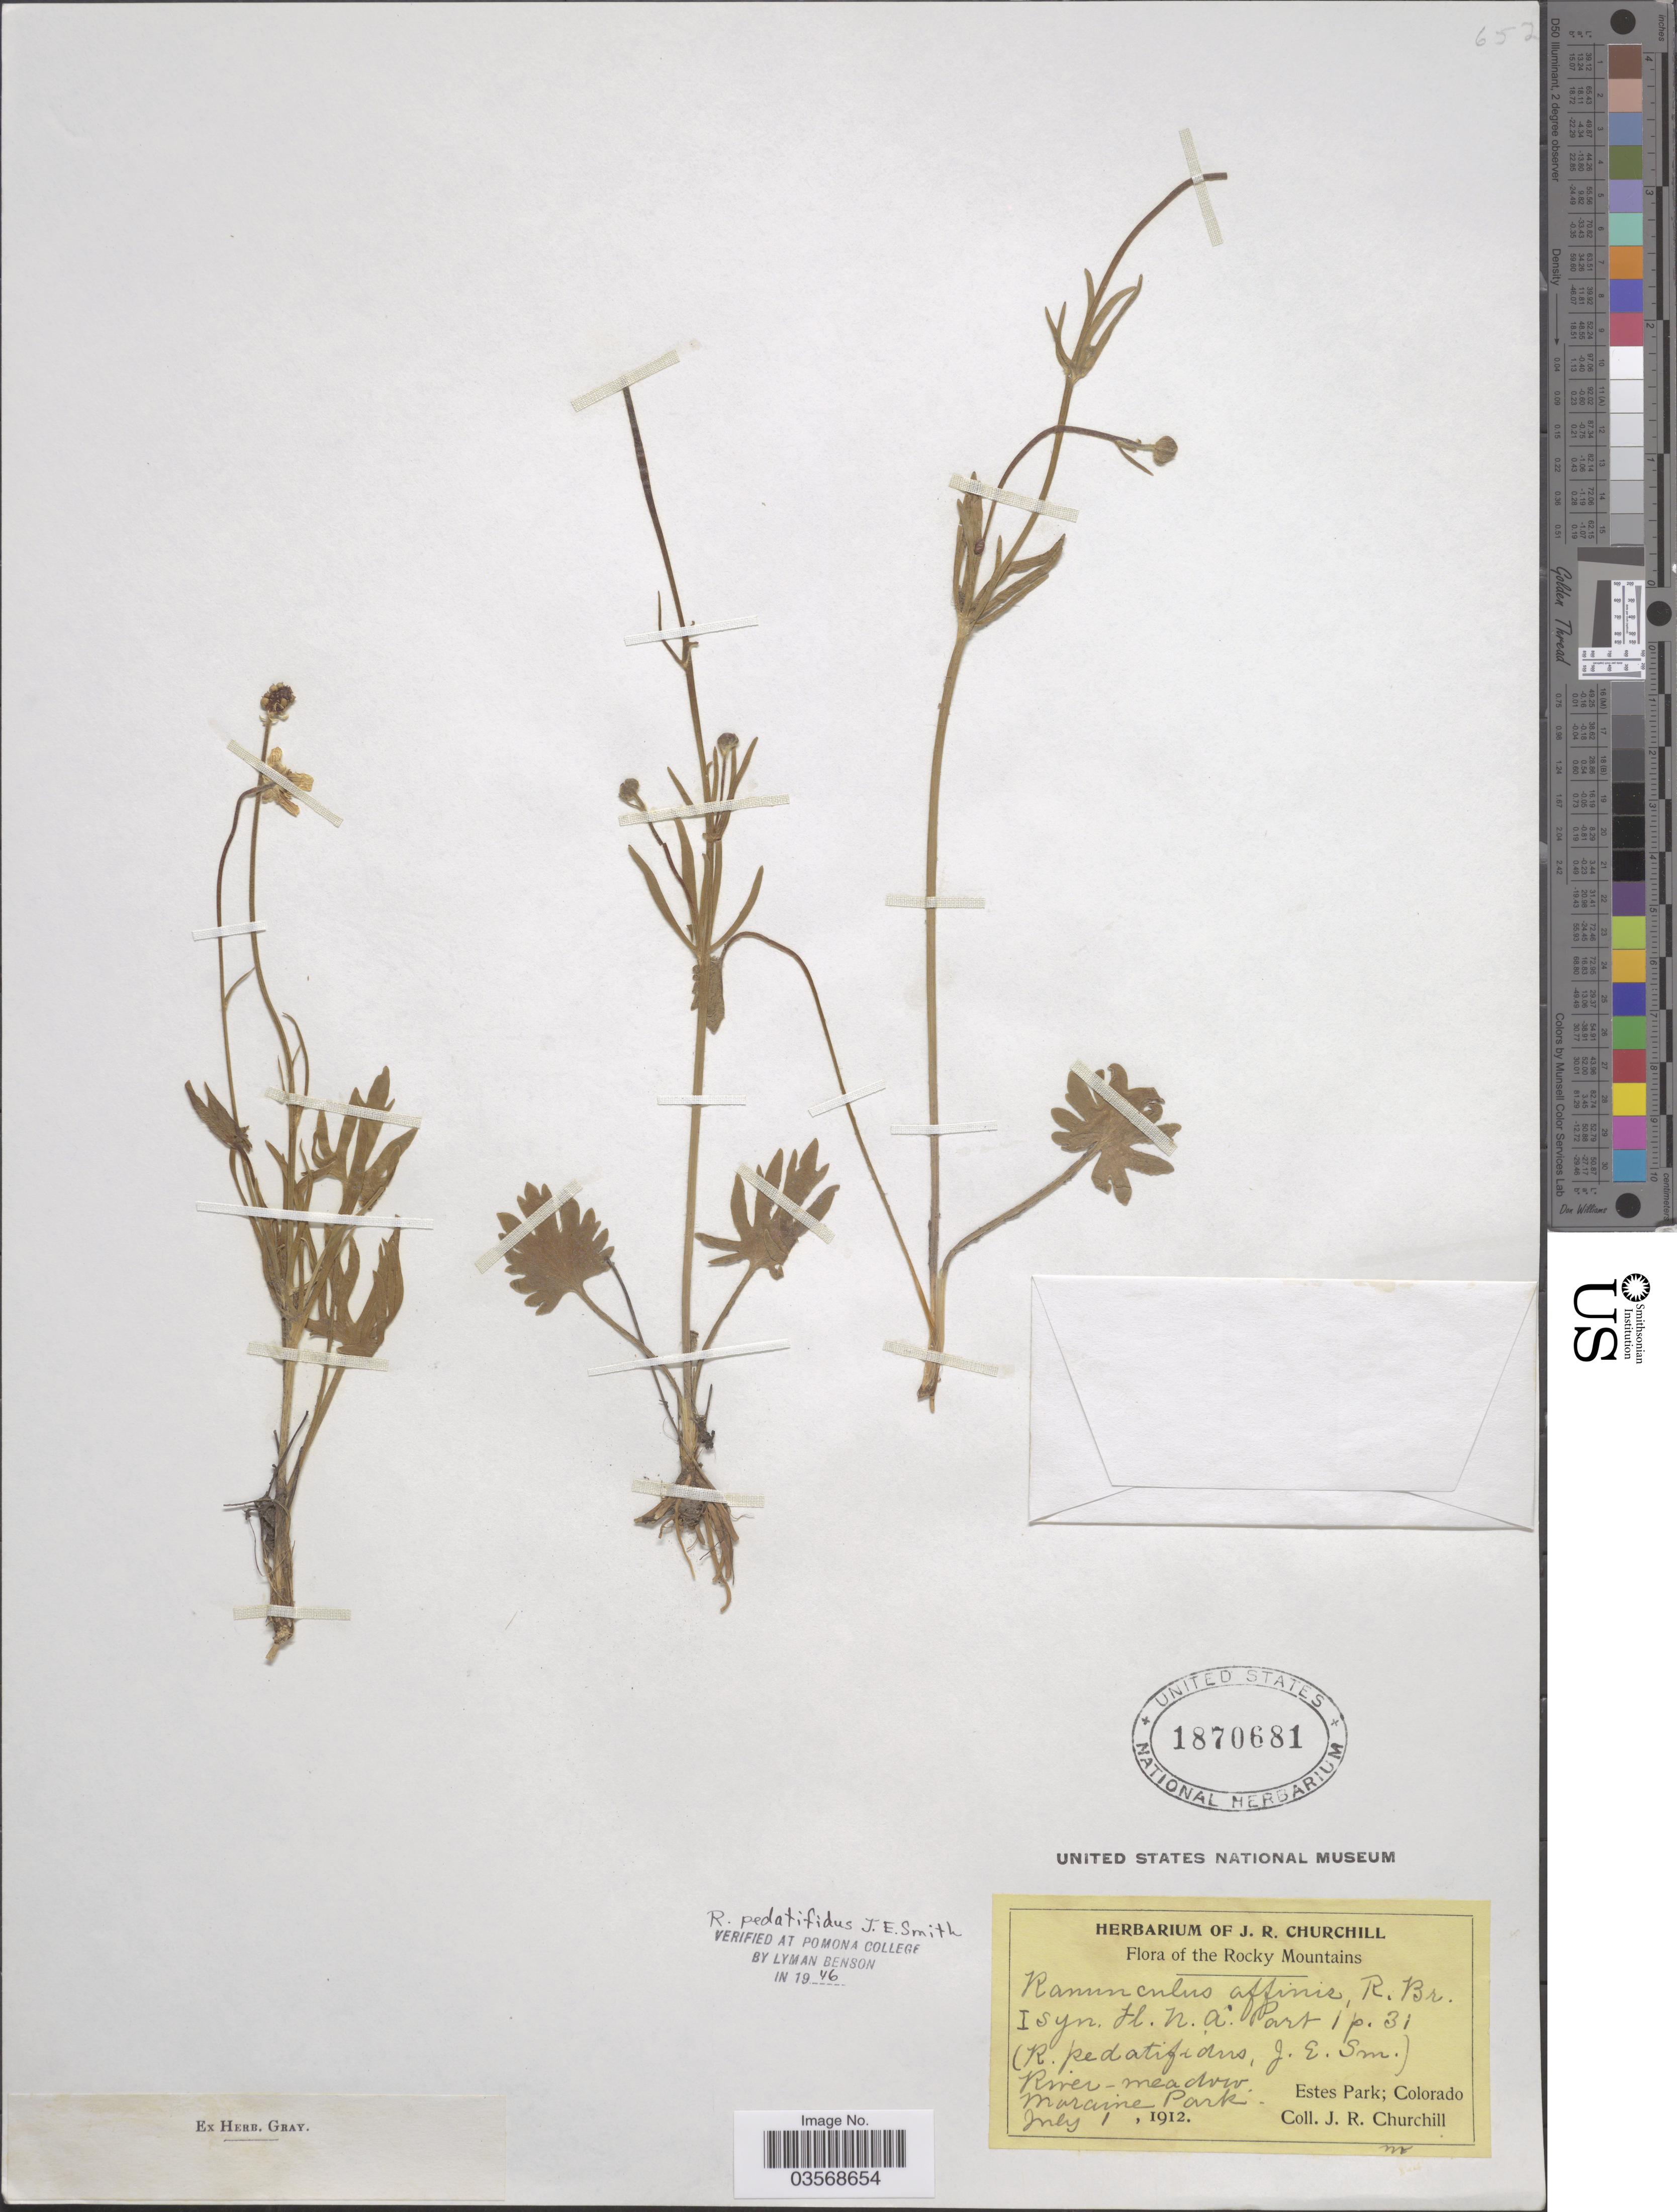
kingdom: Plantae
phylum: Tracheophyta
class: Magnoliopsida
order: Ranunculales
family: Ranunculaceae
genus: Ranunculus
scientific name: Ranunculus peduncularis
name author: Sm.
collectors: J. Churchill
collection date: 1912-07-01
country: United States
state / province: Colorado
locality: The Rocky Mountains. River-meadow. Moraine Park. Estes Park.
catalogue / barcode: US 1870681